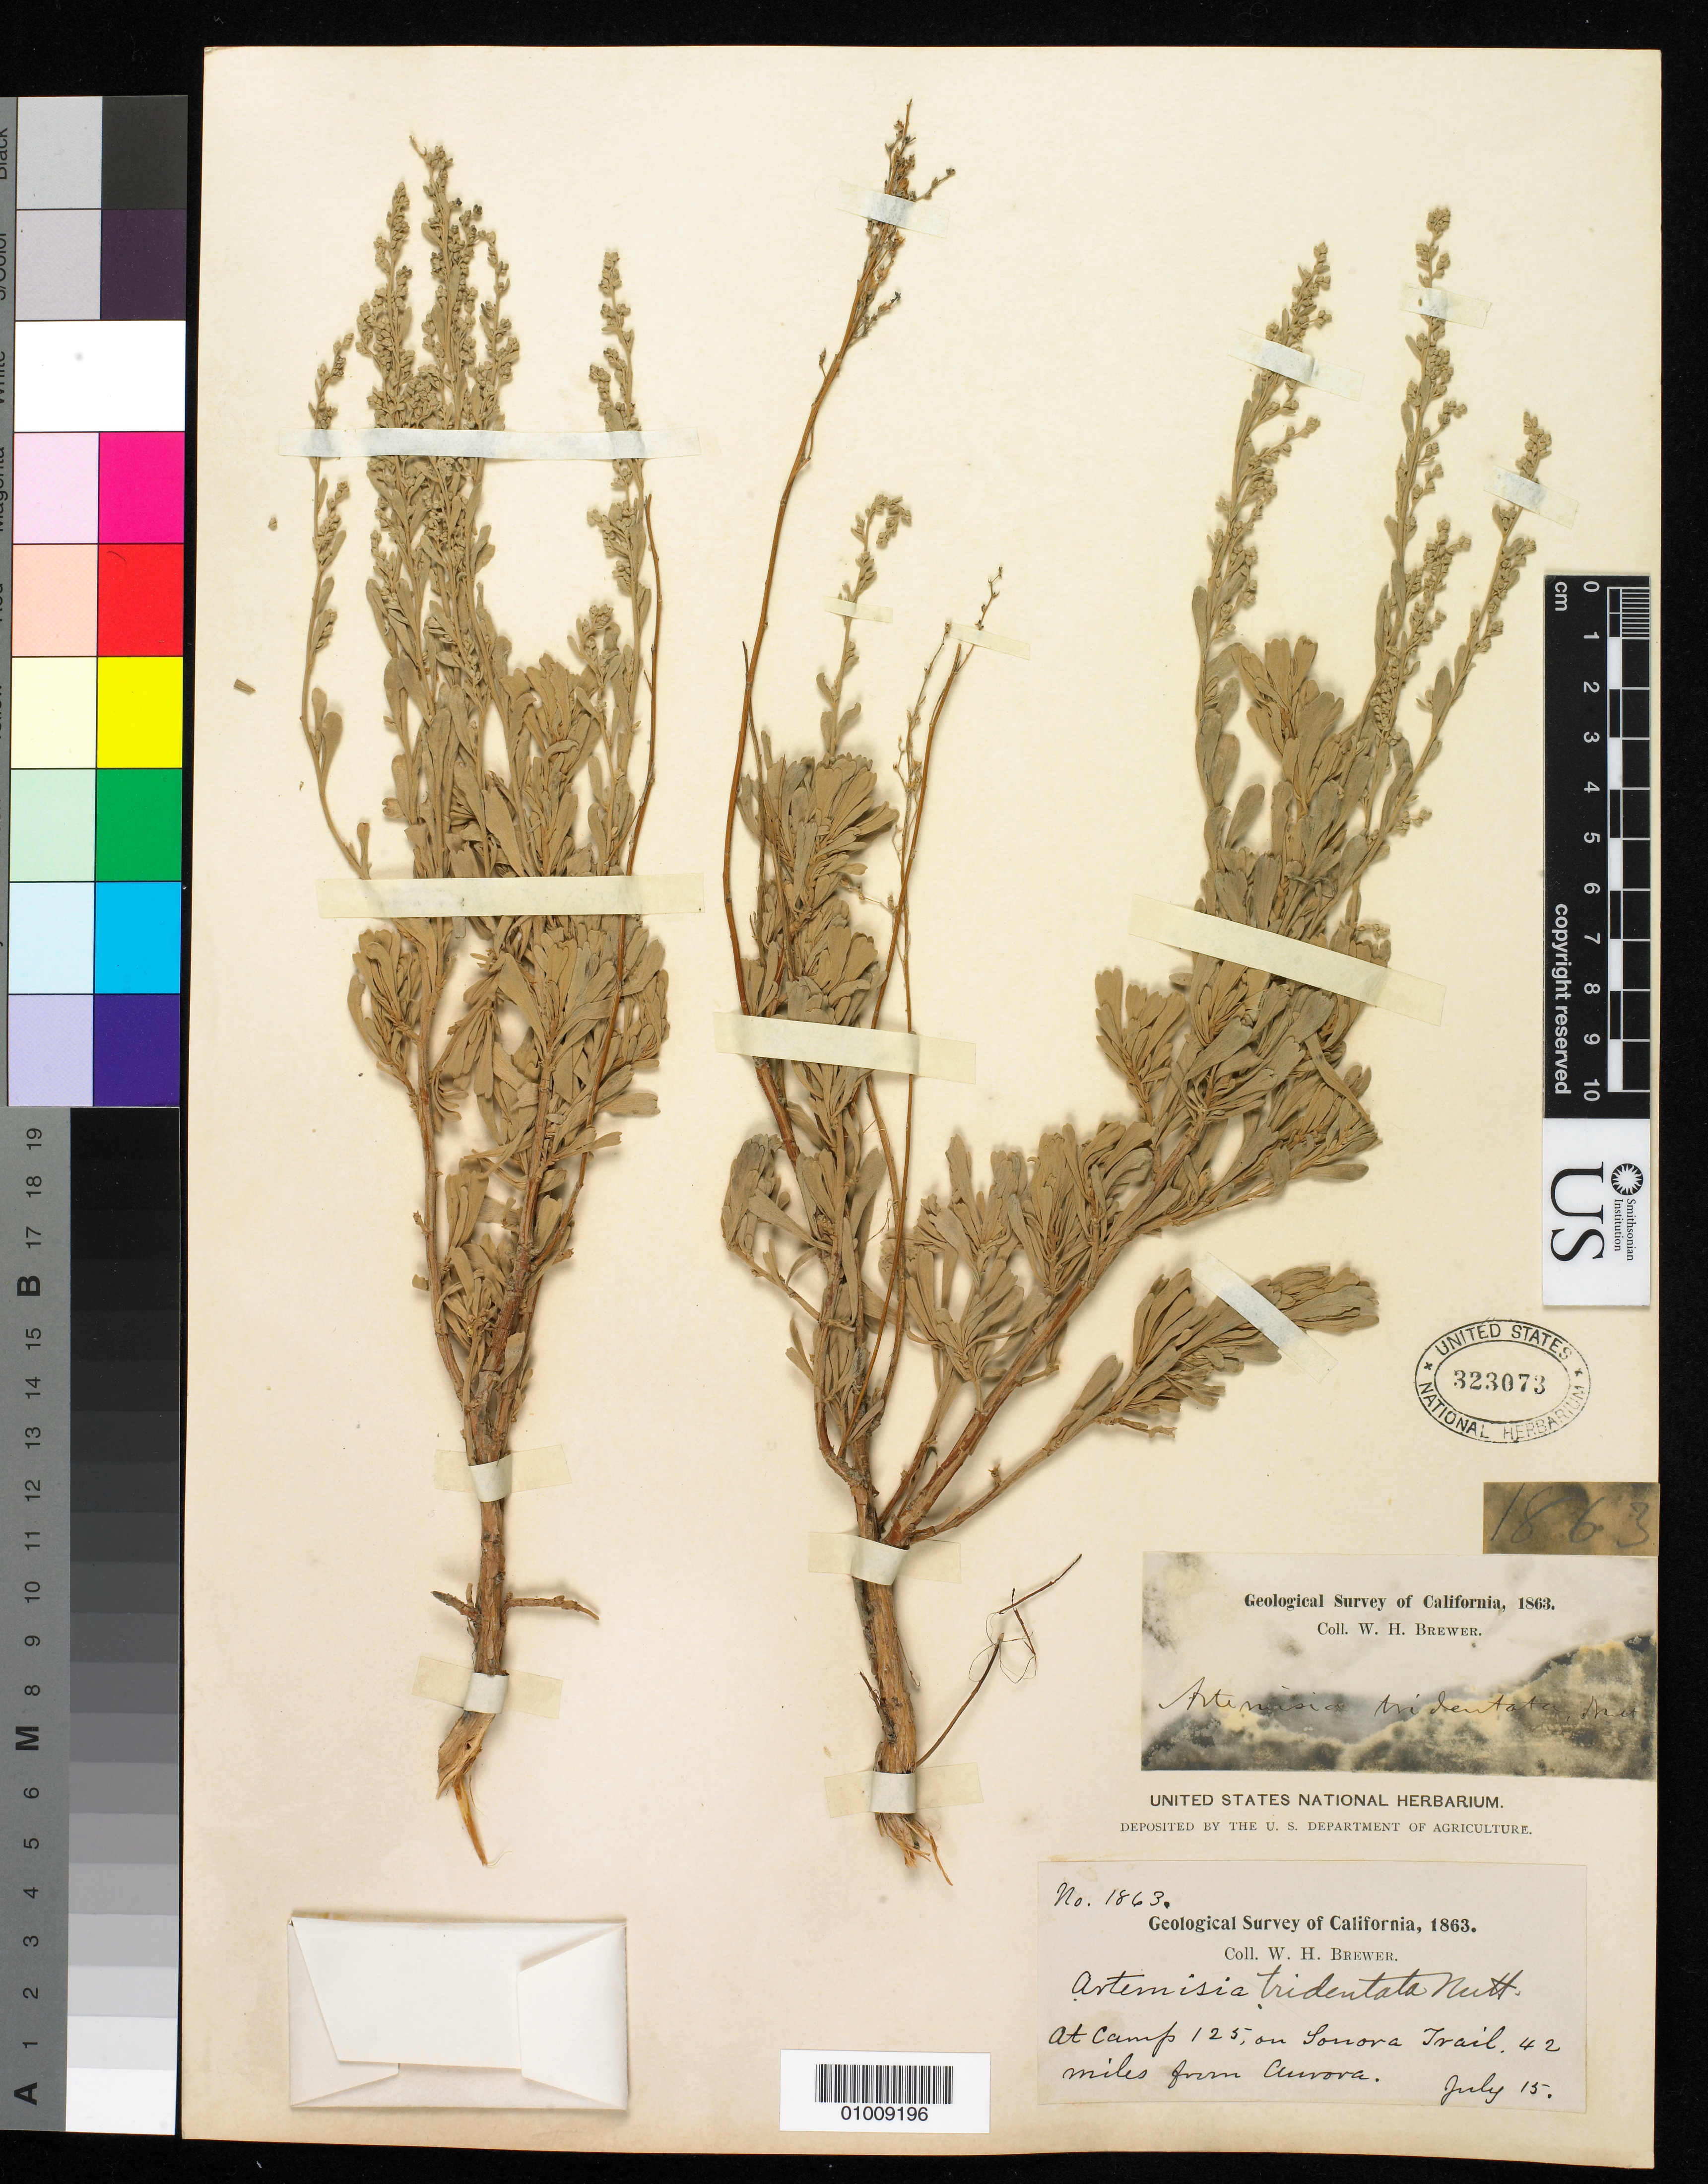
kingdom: Plantae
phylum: Tracheophyta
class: Magnoliopsida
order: Asterales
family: Asteraceae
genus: Artemisia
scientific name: Artemisia tridentata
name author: Nutt.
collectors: W. H. Brewer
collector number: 1863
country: United States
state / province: California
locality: At Camp 125, on Sonora Trail, 42 miles from Aurora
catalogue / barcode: US 323073